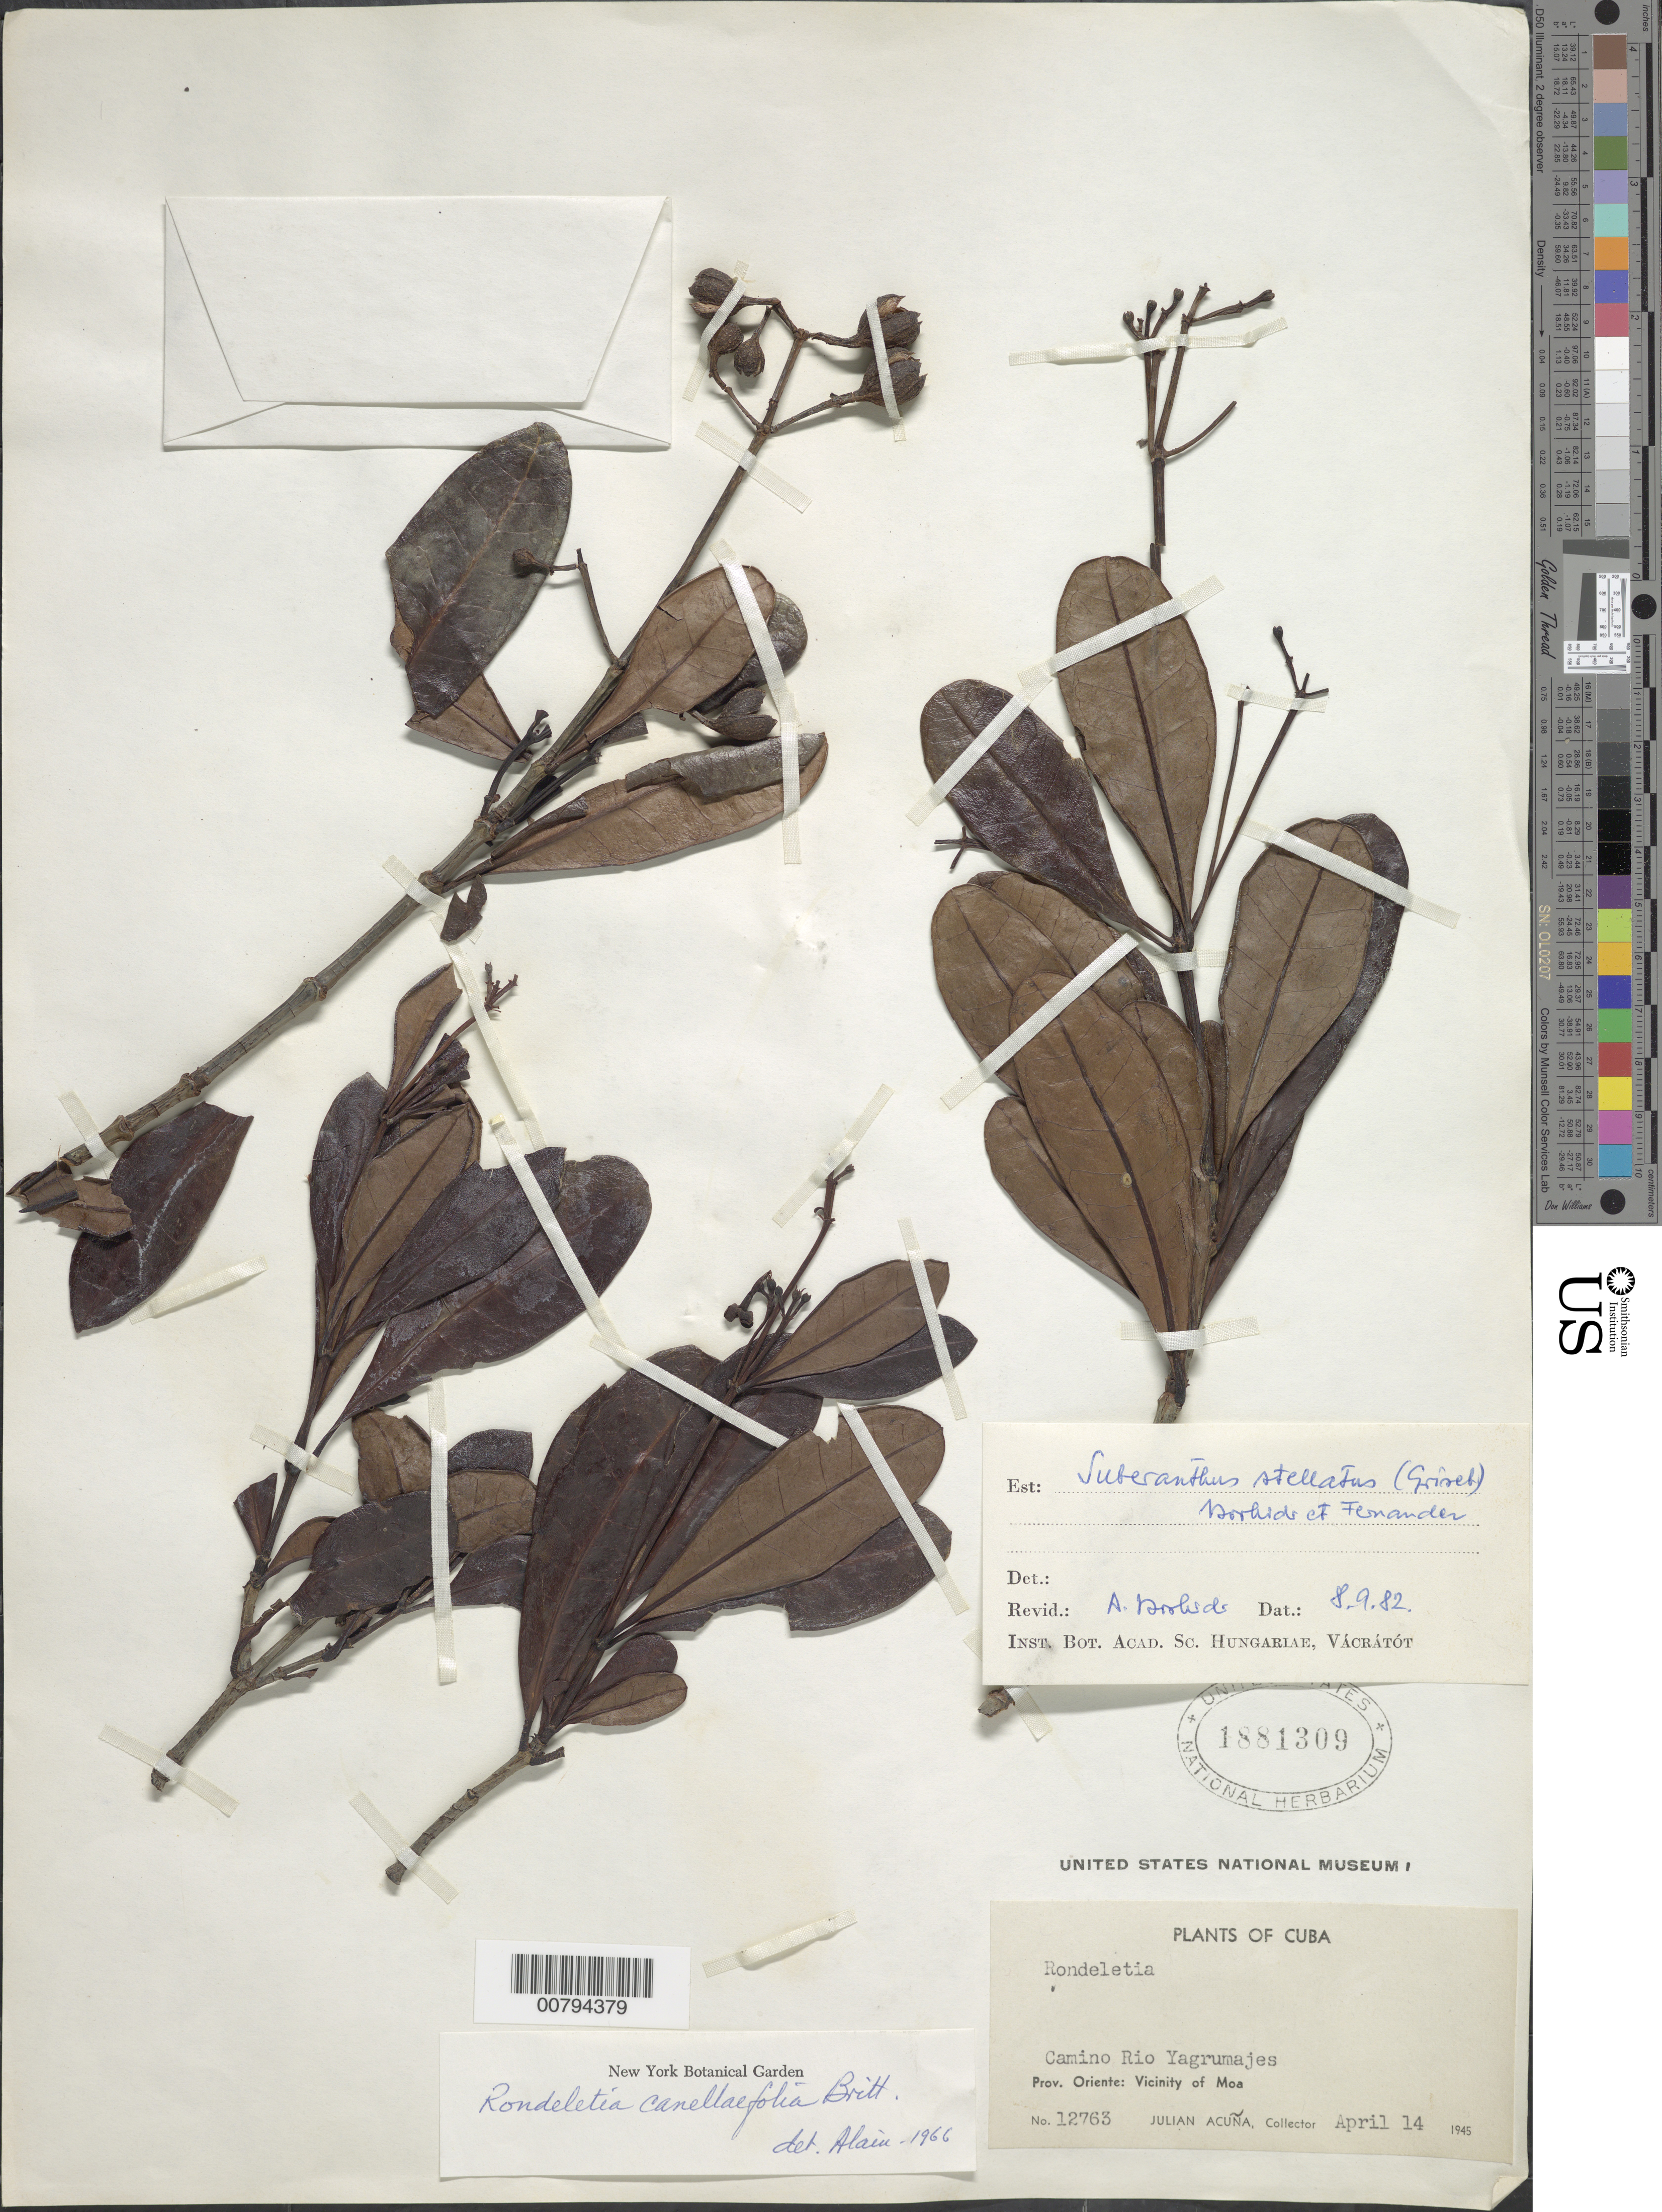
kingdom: Plantae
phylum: Tracheophyta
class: Magnoliopsida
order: Gentianales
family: Rubiaceae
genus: Suberanthus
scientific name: Suberanthus stellatus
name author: (Griseb.) Borhidi & Fernández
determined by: Borhidi, Attila L.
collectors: J. Acuña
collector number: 12763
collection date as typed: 14 Apr 1945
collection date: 1945-04-14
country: Cuba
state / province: Oriente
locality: Camino Rio Yagrumjes. Vicinity of Moa.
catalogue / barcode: US 1881309